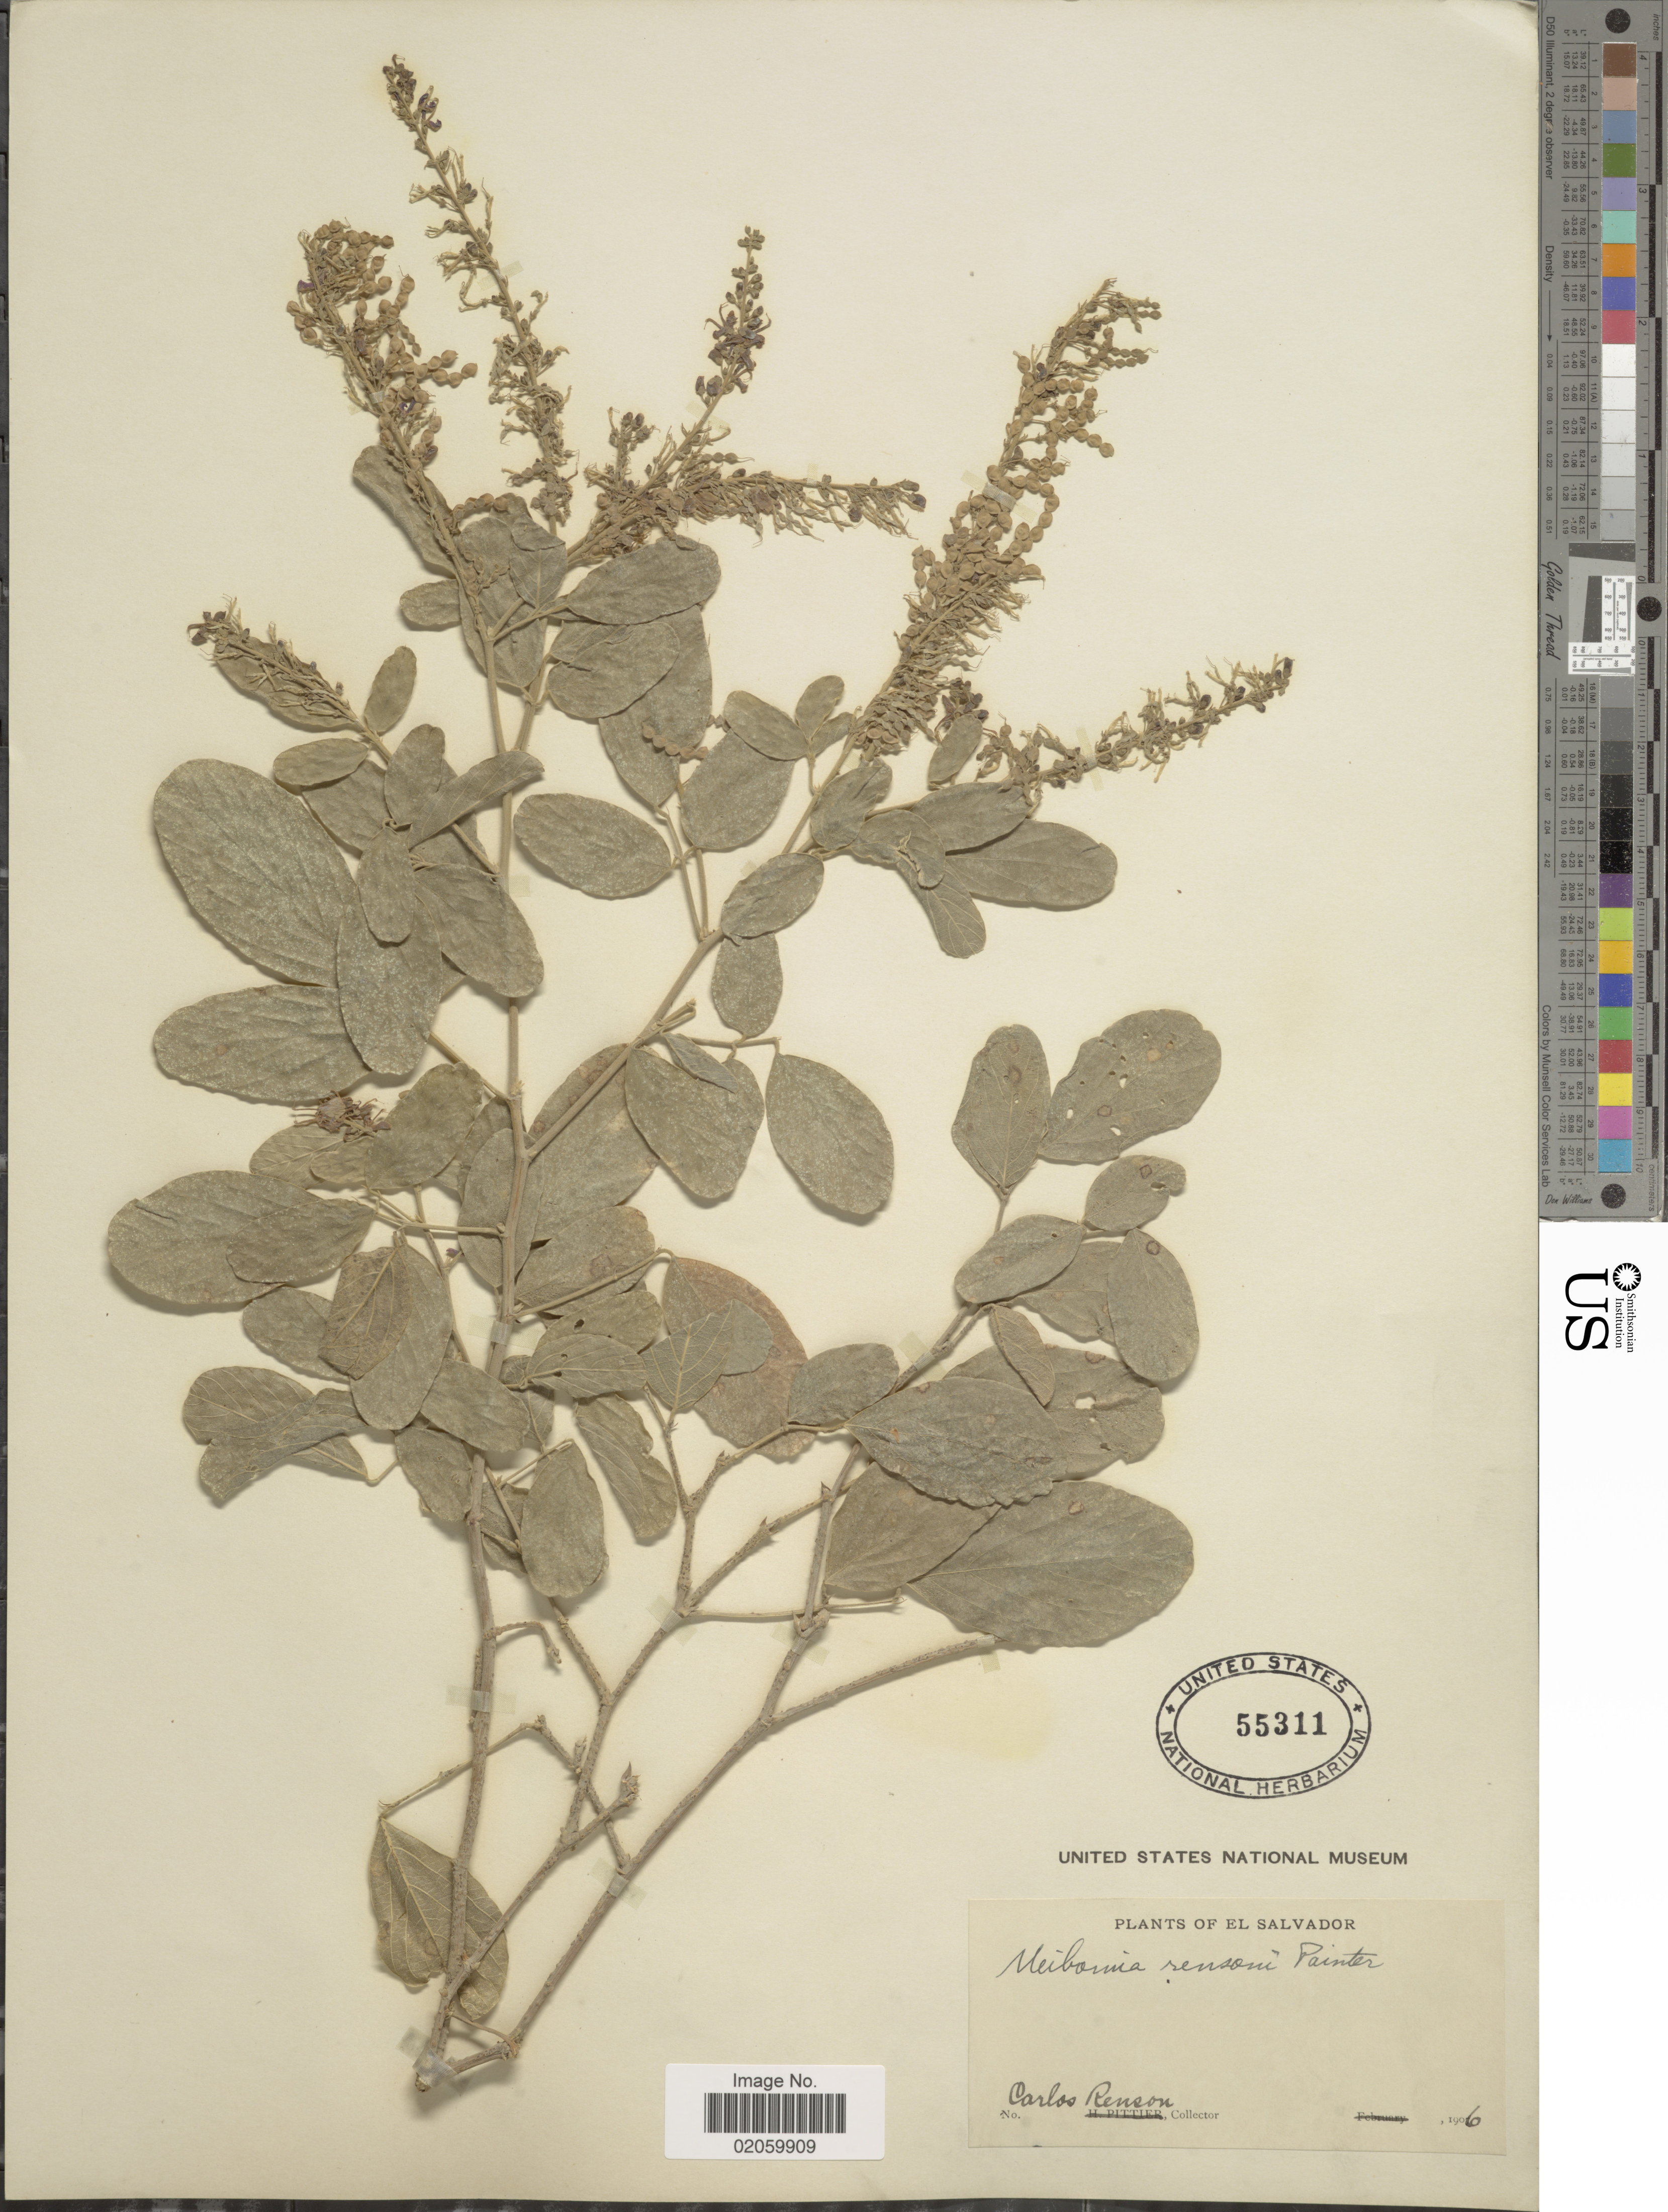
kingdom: Plantae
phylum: Tracheophyta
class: Magnoliopsida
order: Fabales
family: Fabaceae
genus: Desmodium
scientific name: Desmodium nicaraguense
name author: Oerst.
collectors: C. Renson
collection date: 1906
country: El Salvador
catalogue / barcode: US 55311